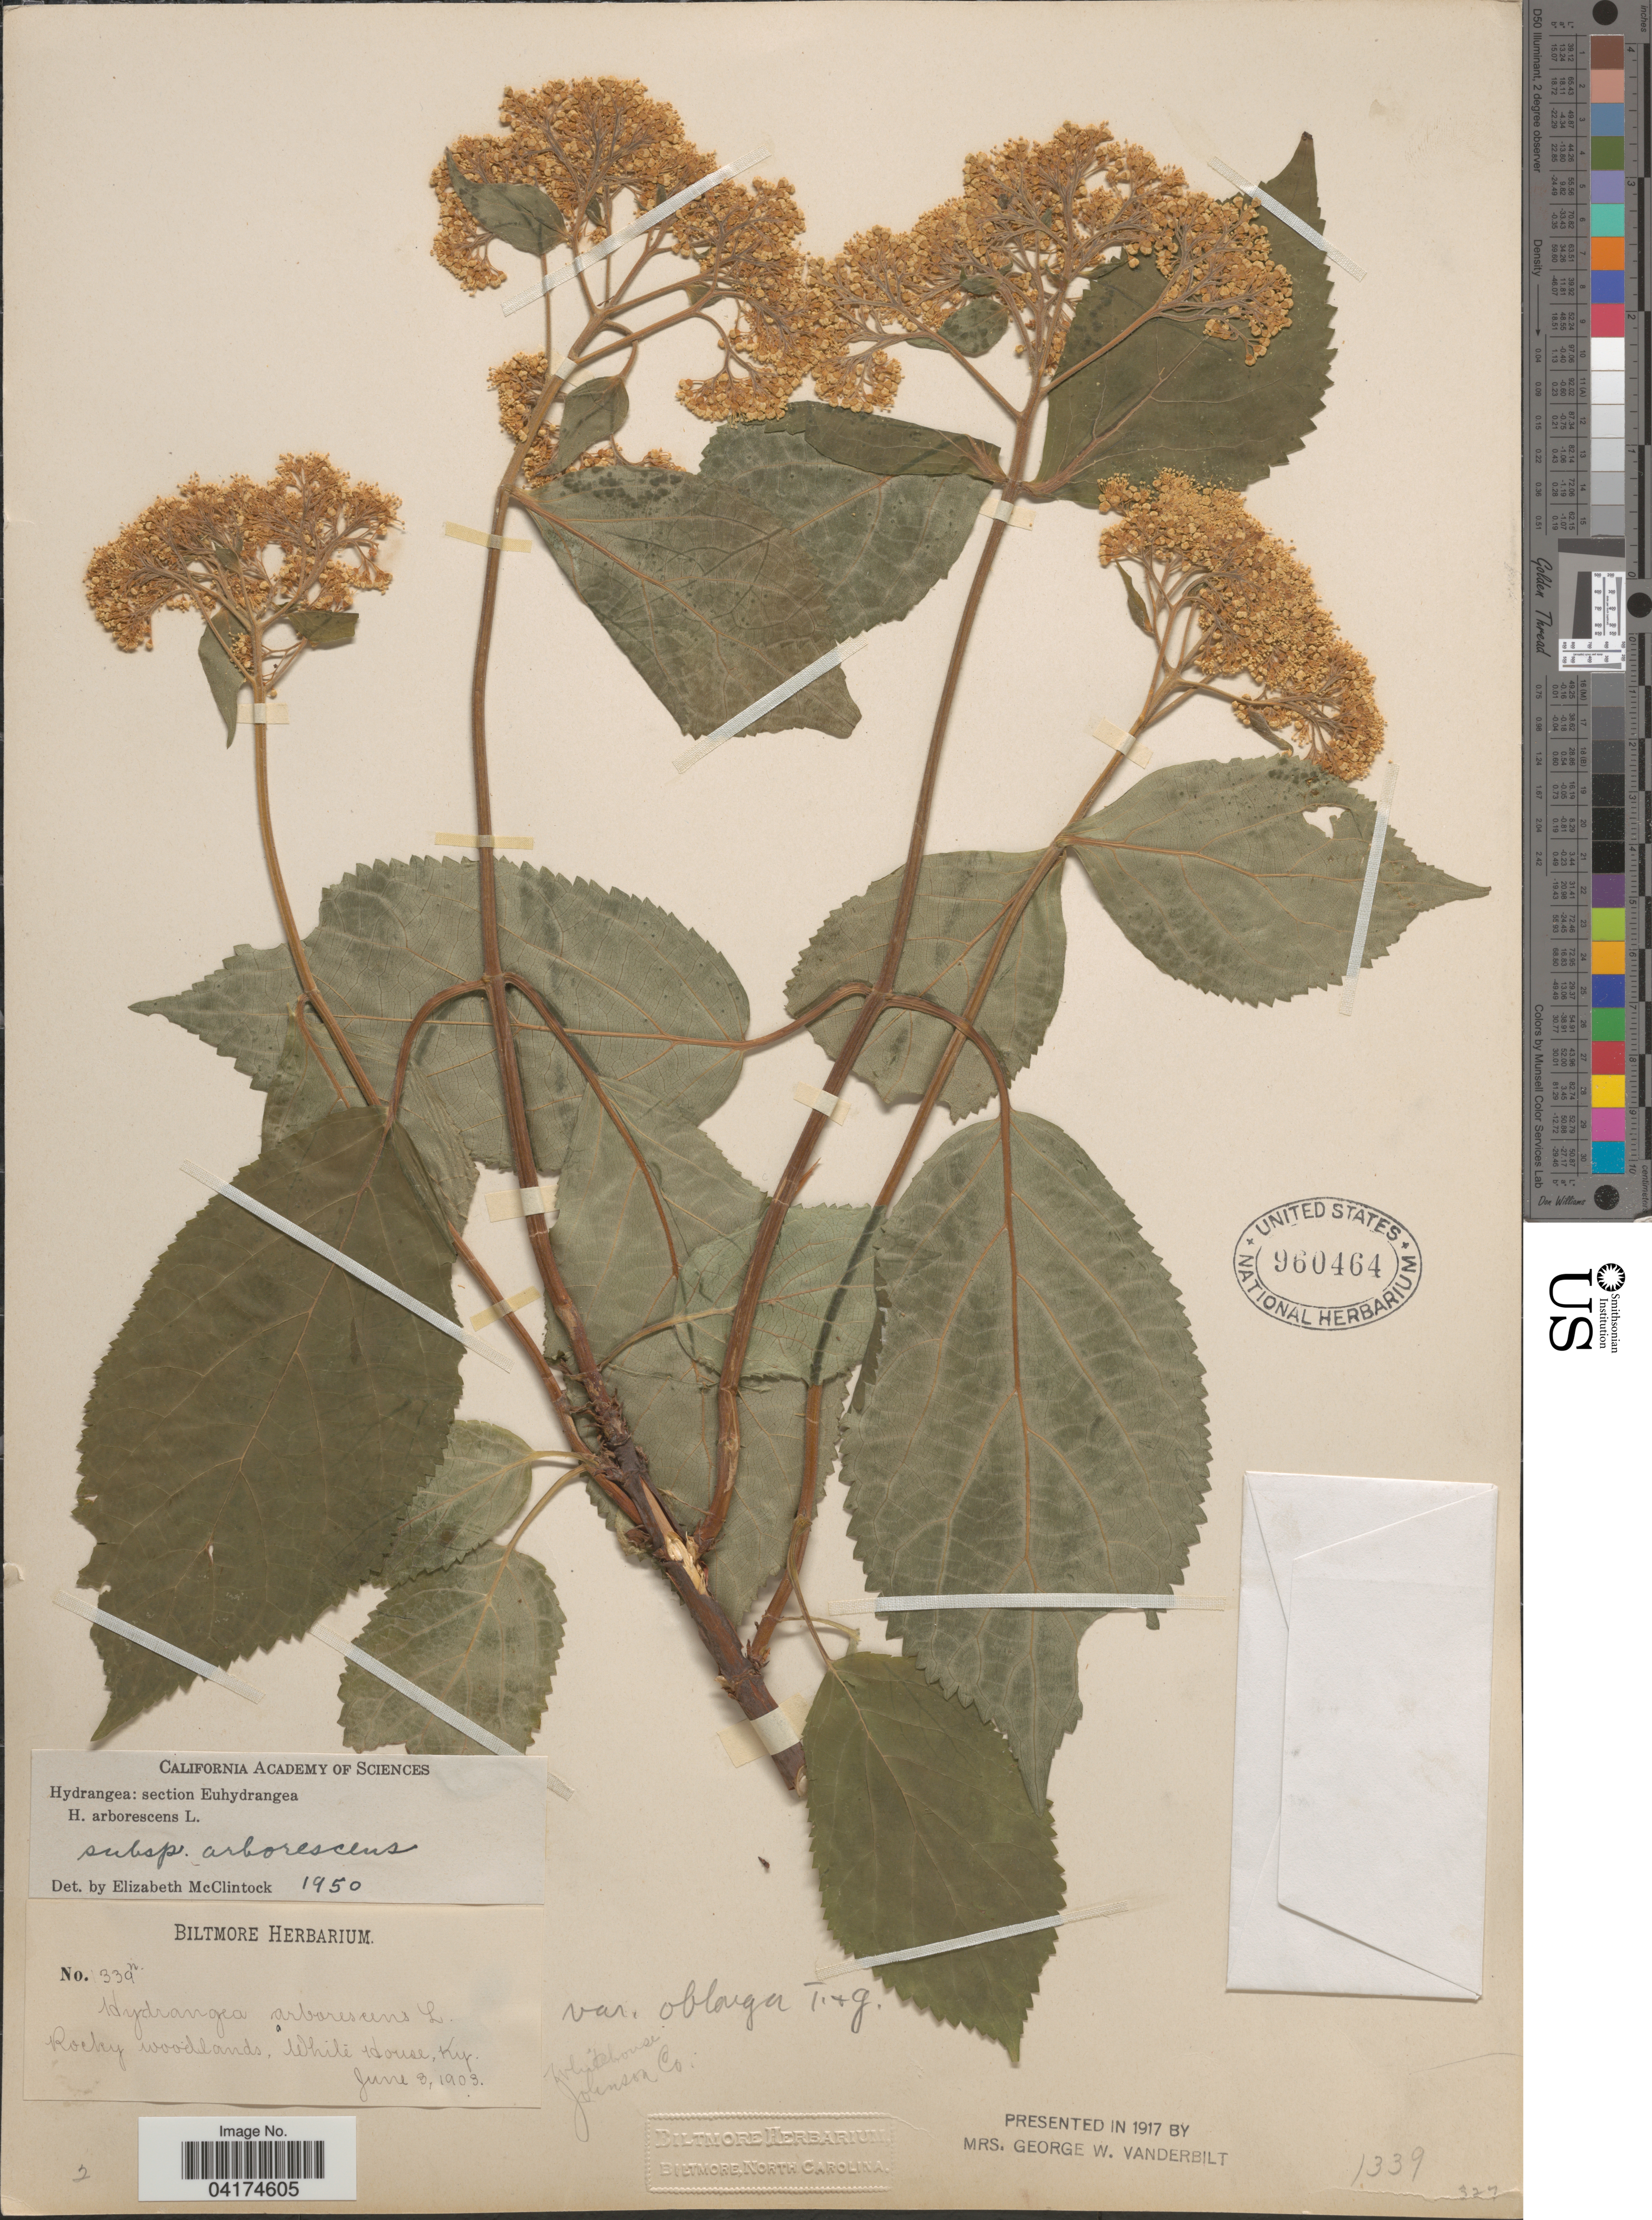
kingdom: Plantae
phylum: Tracheophyta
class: Magnoliopsida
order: Cornales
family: Hydrangeaceae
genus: Hydrangea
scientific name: Hydrangea arborescens subsp. arborescens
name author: L.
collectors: ex herb. Biltmore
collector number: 1339n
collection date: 1903-06-03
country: United States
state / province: Kentucky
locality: White House. Johnson Co.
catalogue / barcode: US 960464